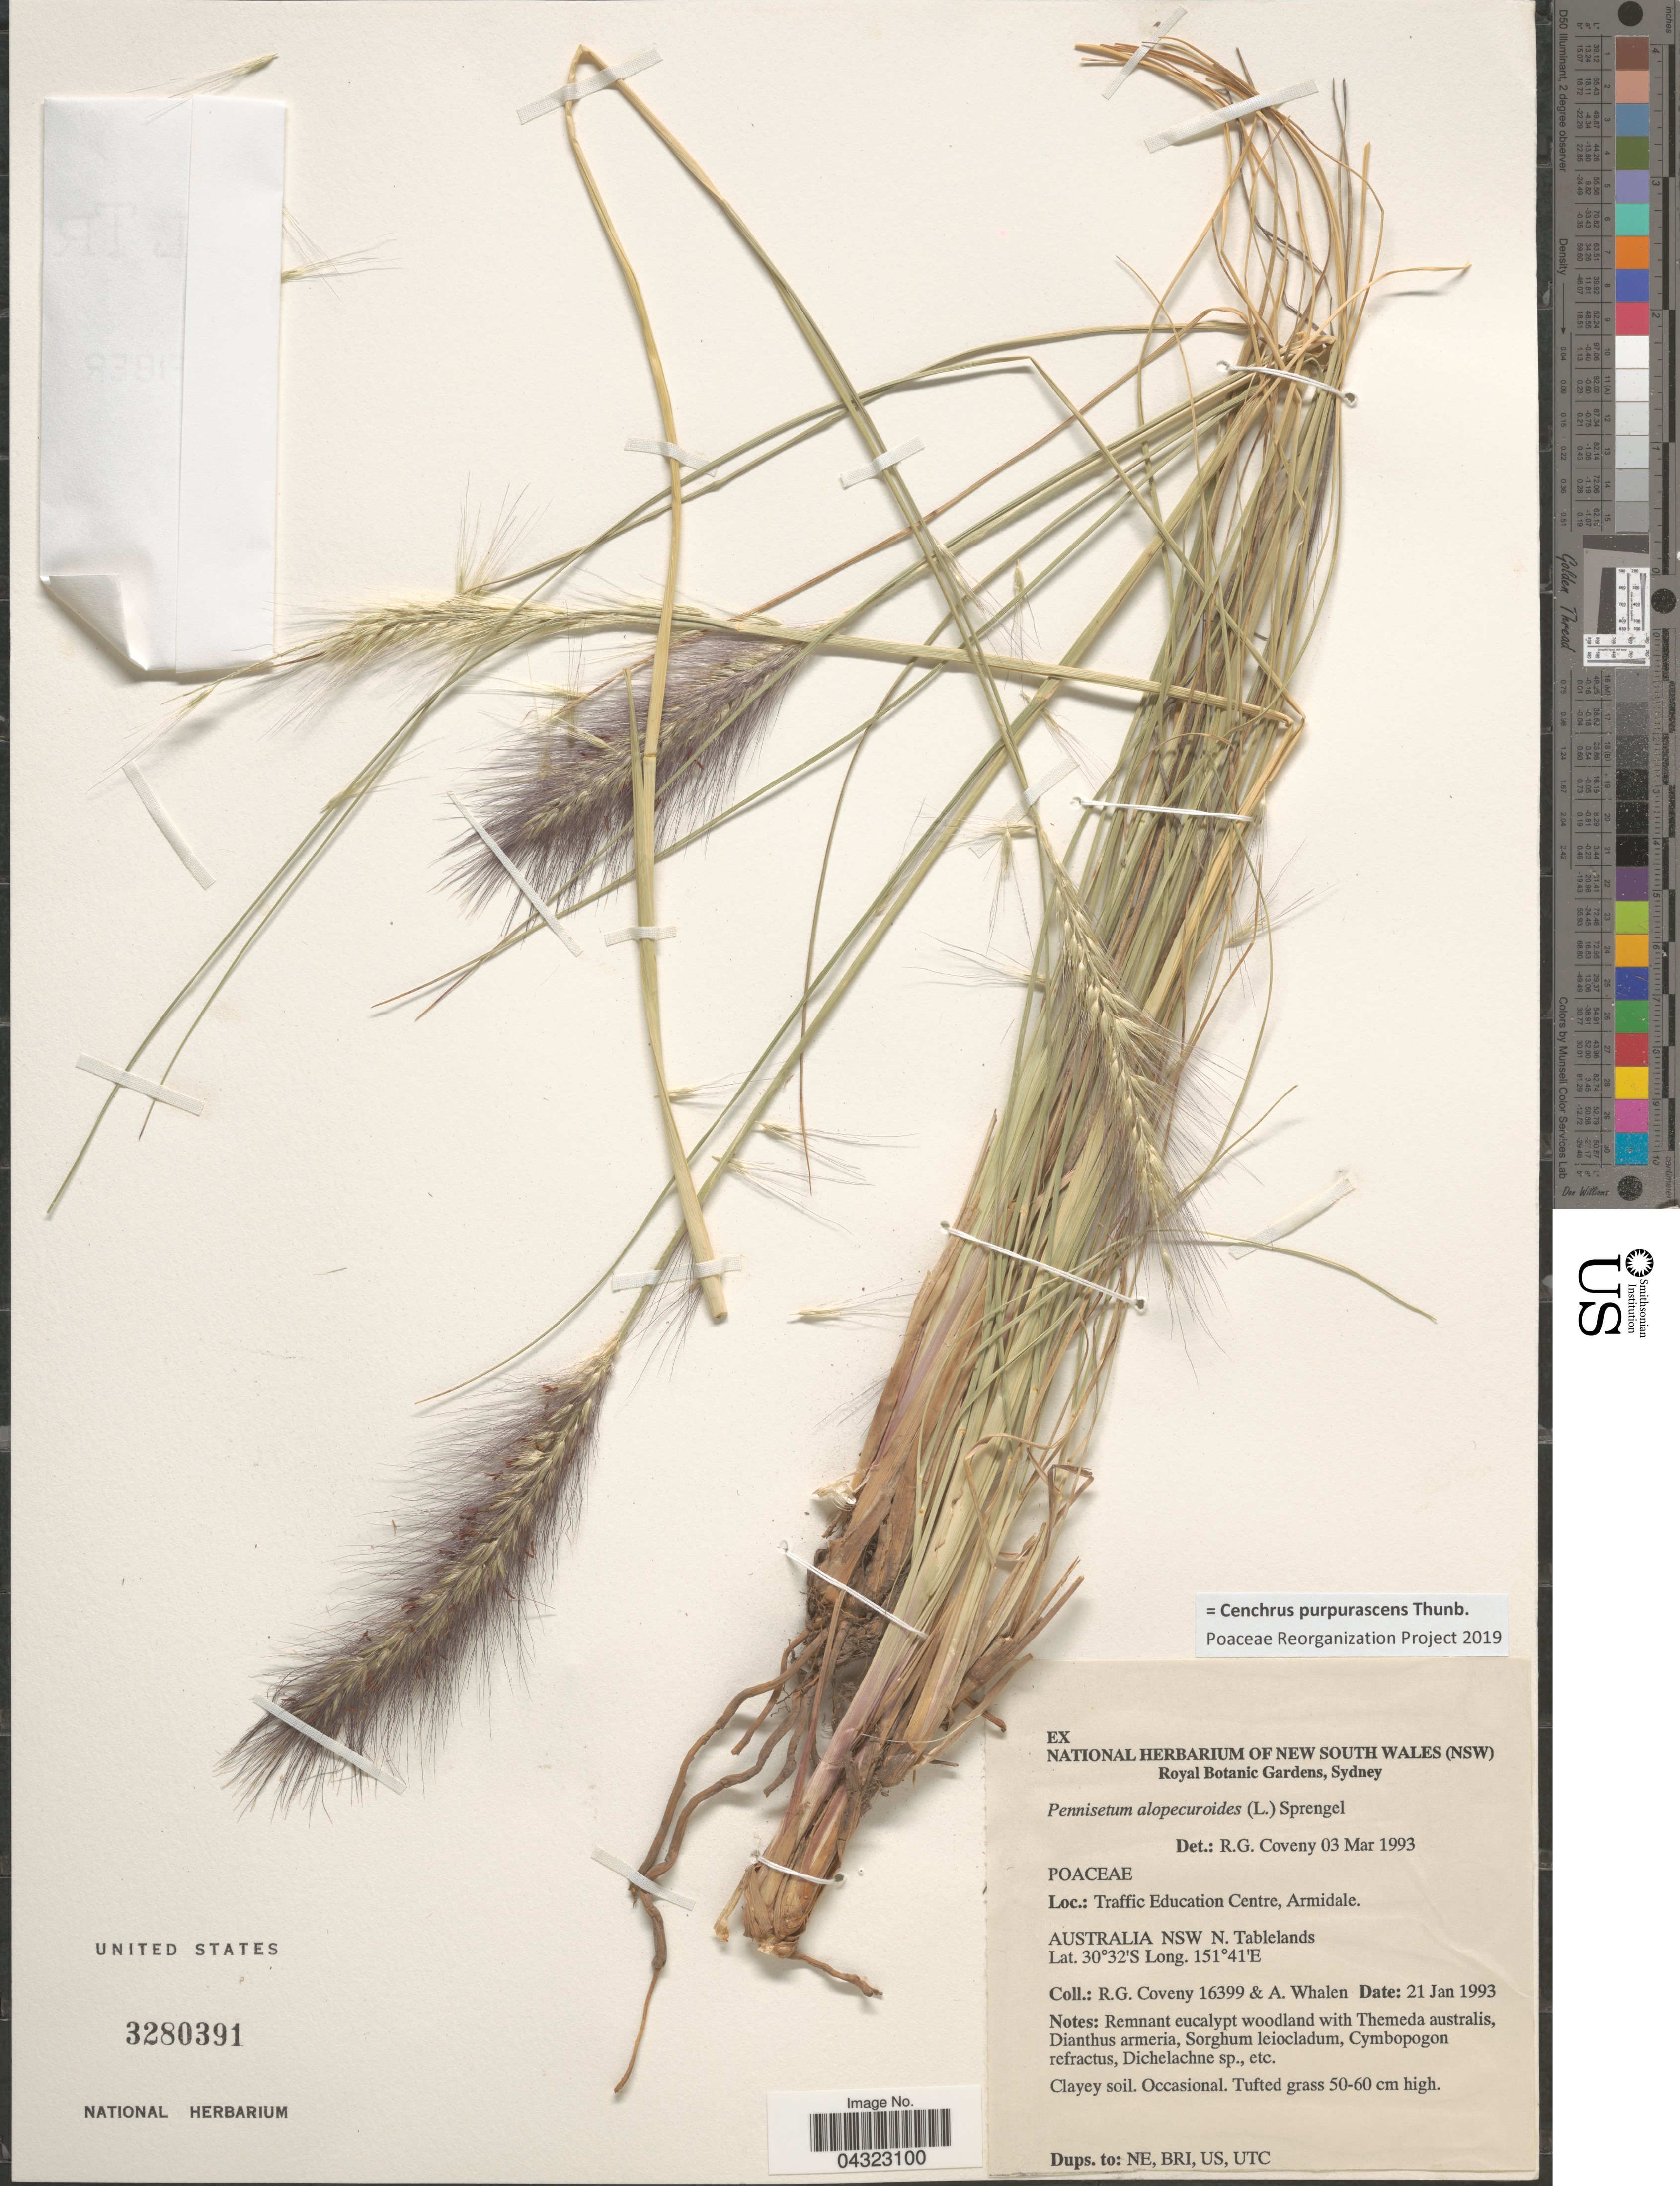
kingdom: Plantae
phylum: Tracheophyta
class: Liliopsida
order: Poales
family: Poaceae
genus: Cenchrus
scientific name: Cenchrus purpurascens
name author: Thunb.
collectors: R. Coveny & A. Whalen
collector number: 16399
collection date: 1993-01-21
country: Australia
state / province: New South Wales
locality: Traffic Education Centre, Armidale. Australia NSW N. Tablelands.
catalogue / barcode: US 3280391